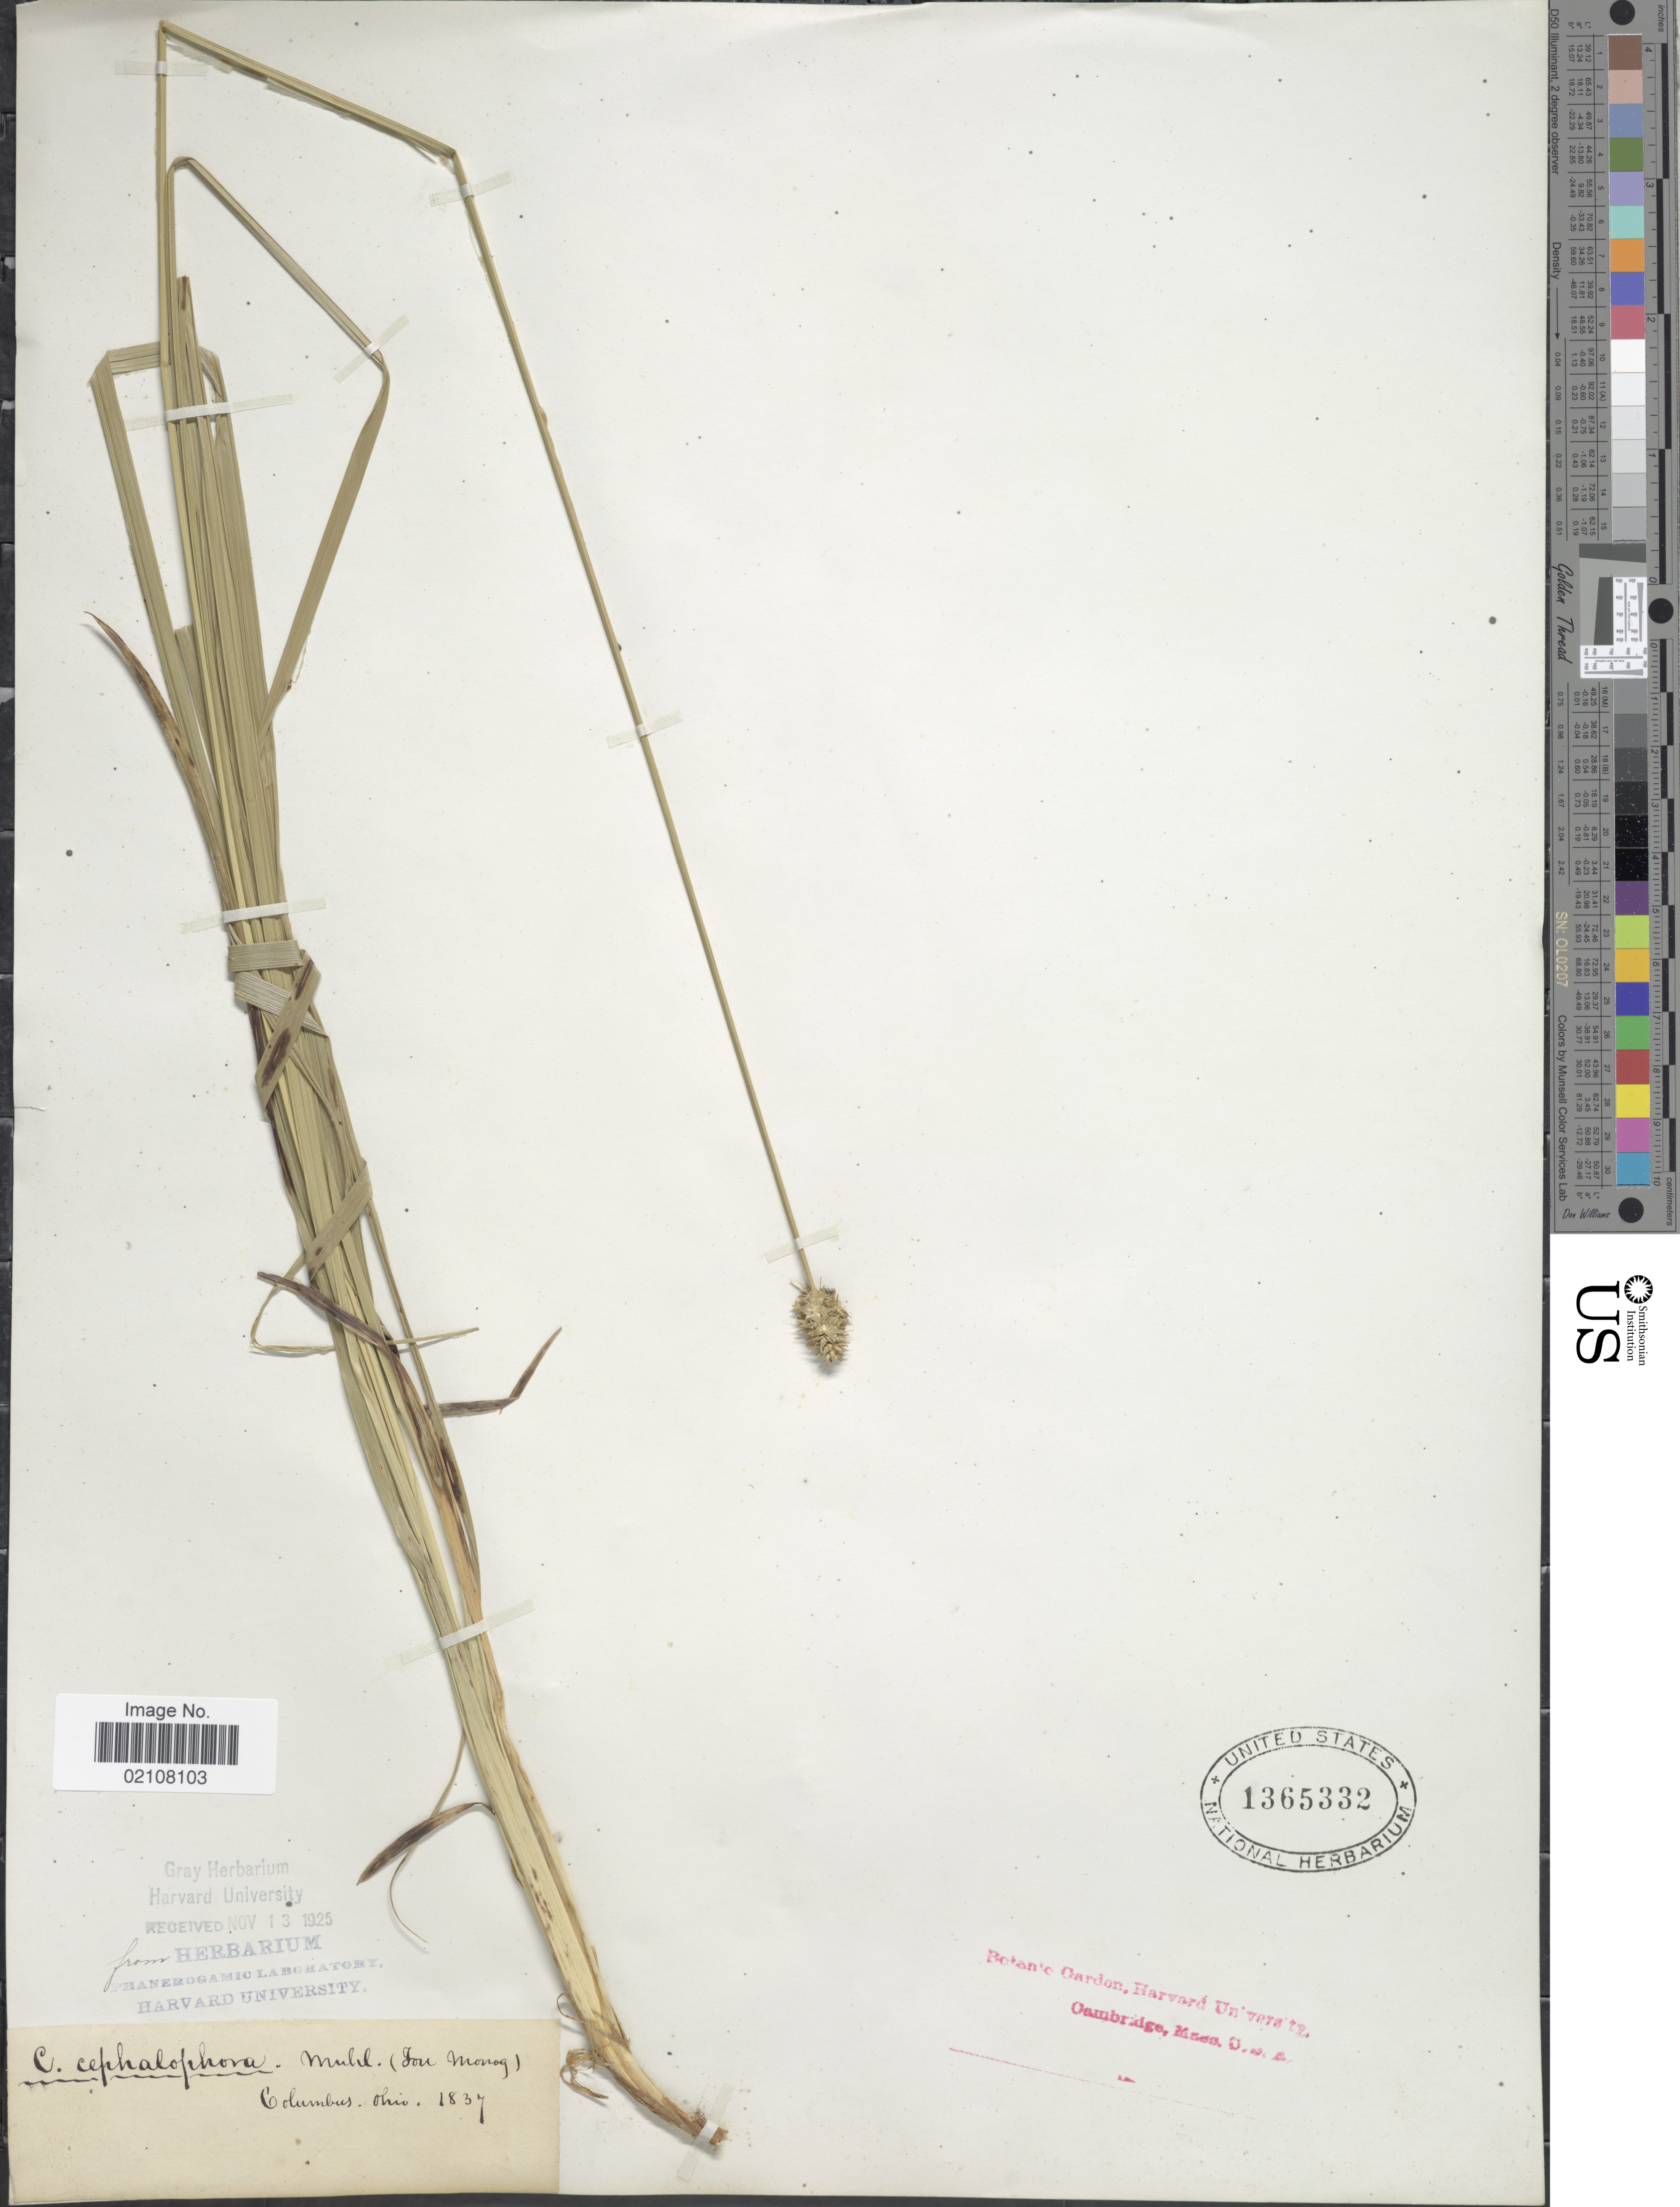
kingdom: Plantae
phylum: Tracheophyta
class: Liliopsida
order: Poales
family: Cyperaceae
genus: Carex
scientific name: Carex cephalophora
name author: Muhl. ex Willd.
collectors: ex herb. T. Morong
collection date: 1937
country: United States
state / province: Ohio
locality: Columbus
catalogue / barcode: US 1365332